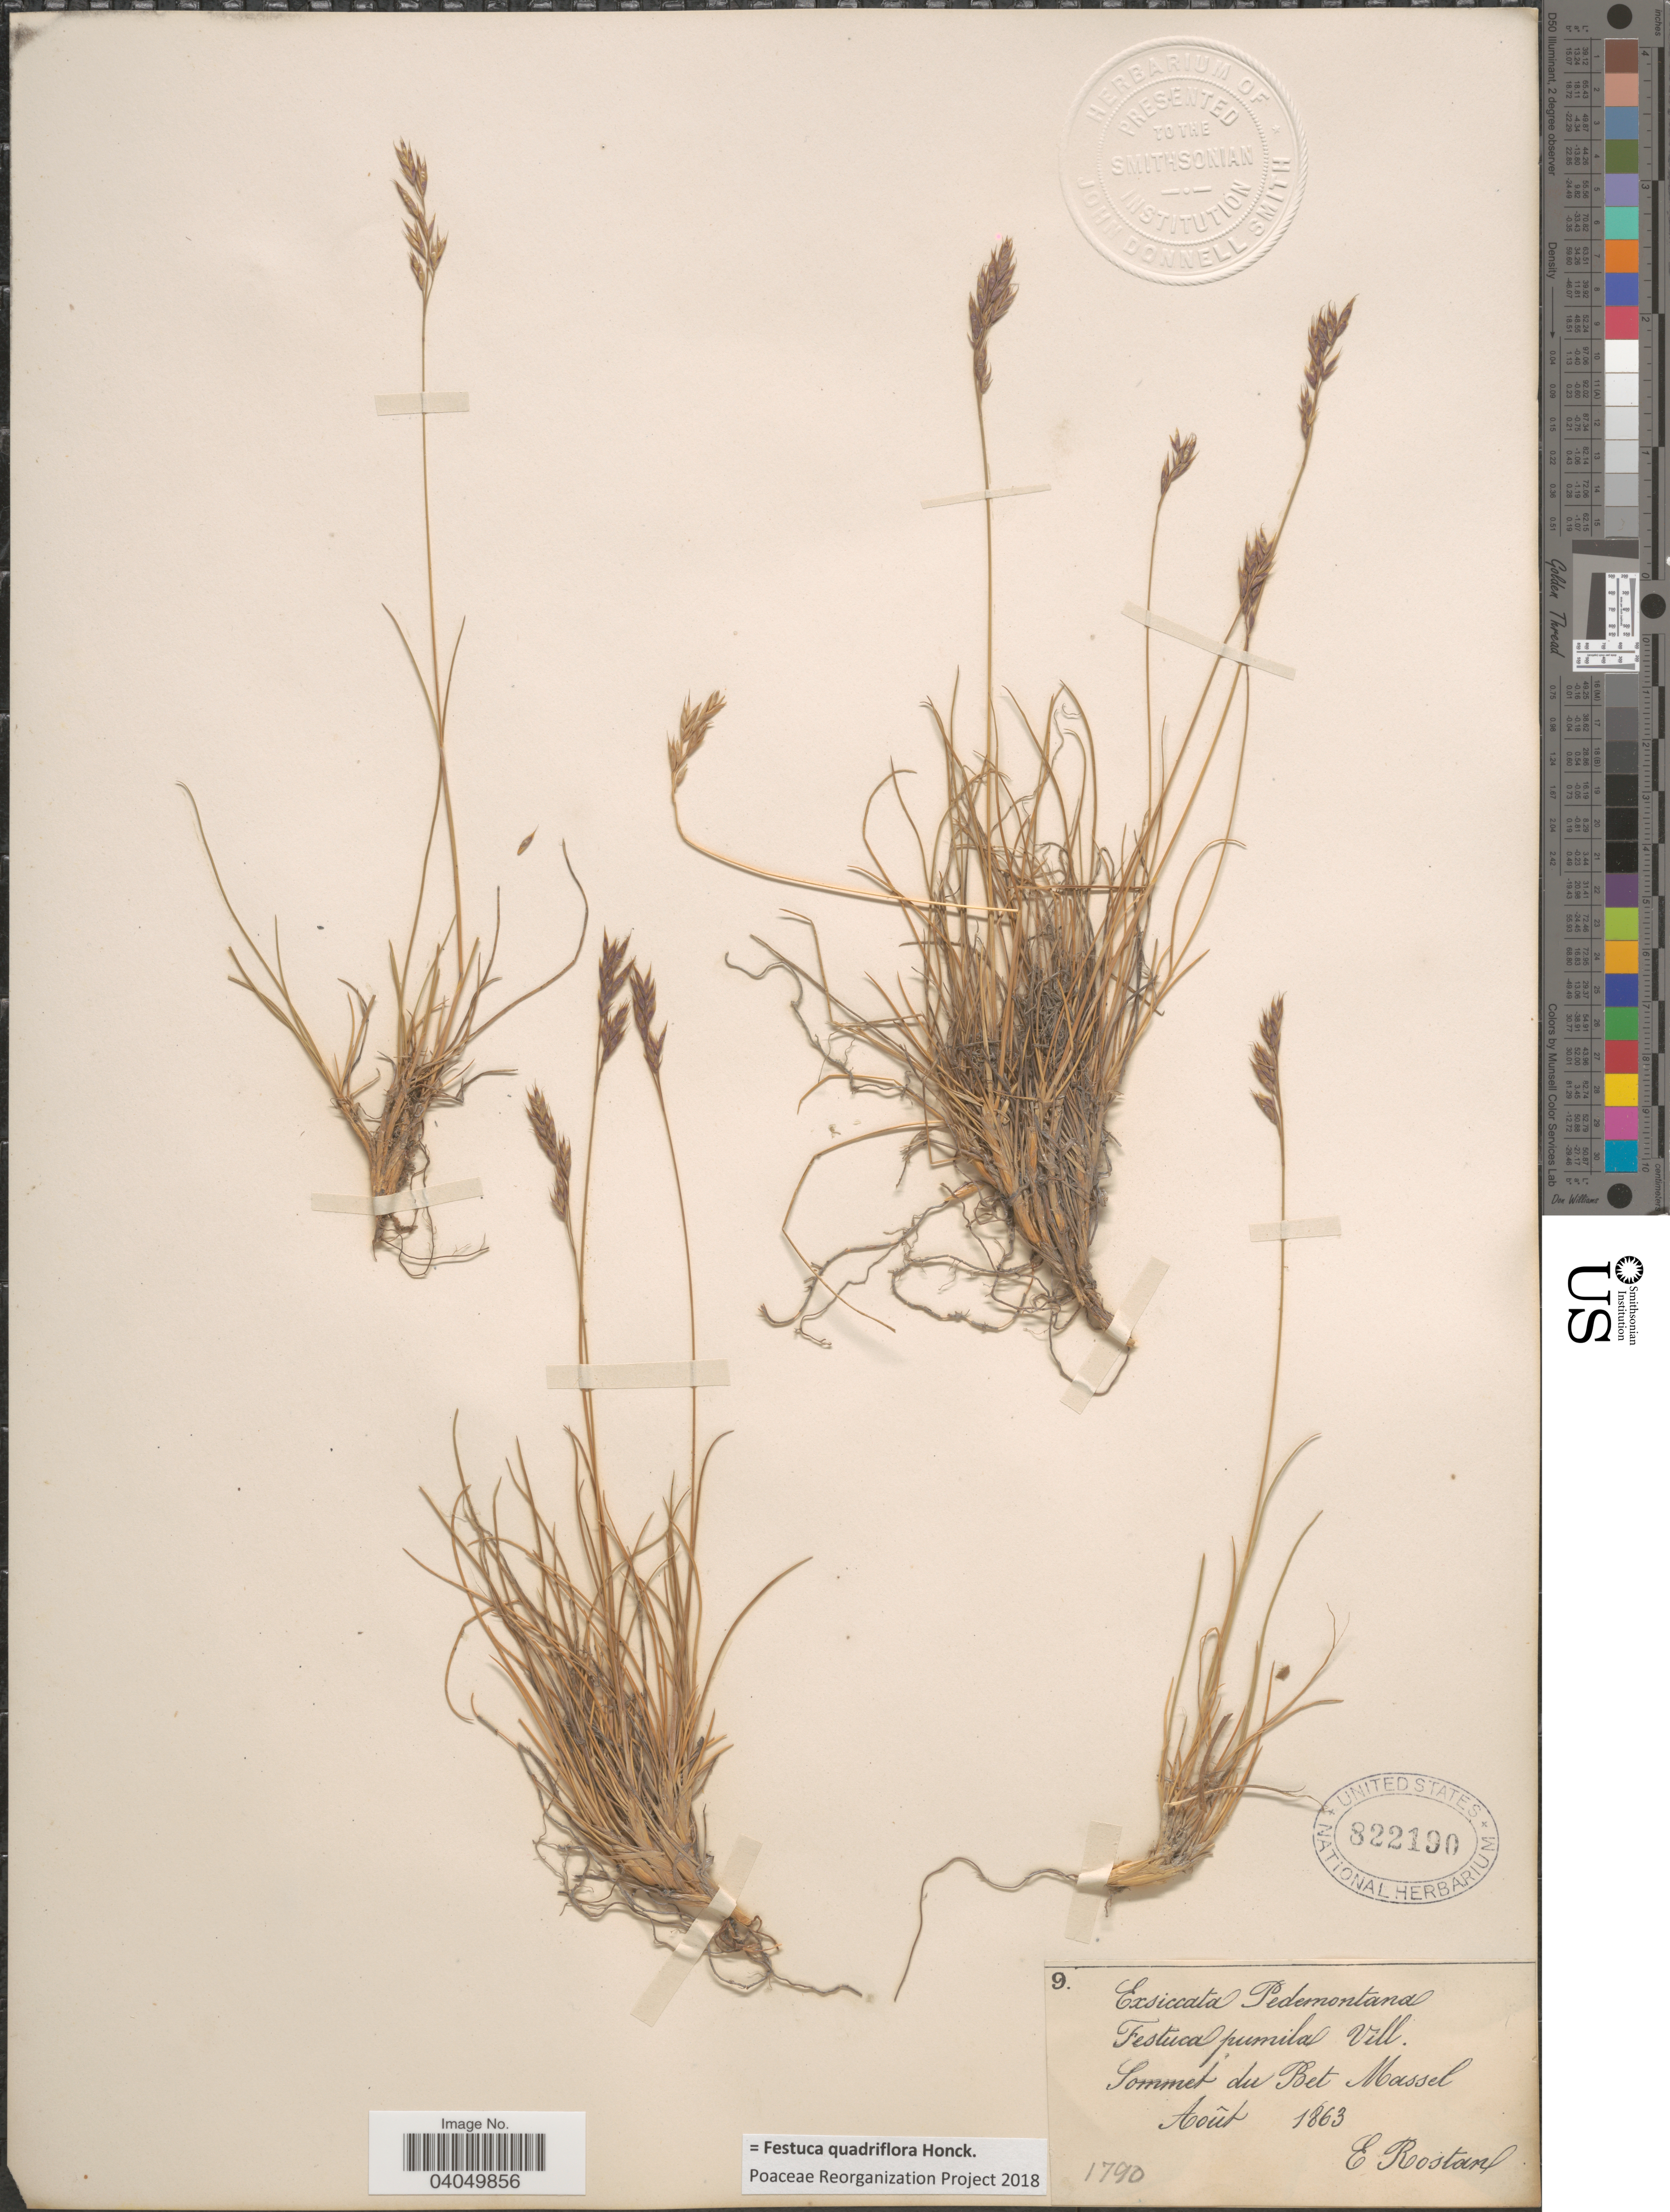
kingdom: Plantae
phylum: Tracheophyta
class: Liliopsida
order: Poales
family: Poaceae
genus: Festuca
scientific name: Festuca quadriflora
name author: Honck.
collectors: E. Rostan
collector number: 9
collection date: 1863-08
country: Italy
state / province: Piedmont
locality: Pedemontana. Sommet du Bet Massel.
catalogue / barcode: US 822190